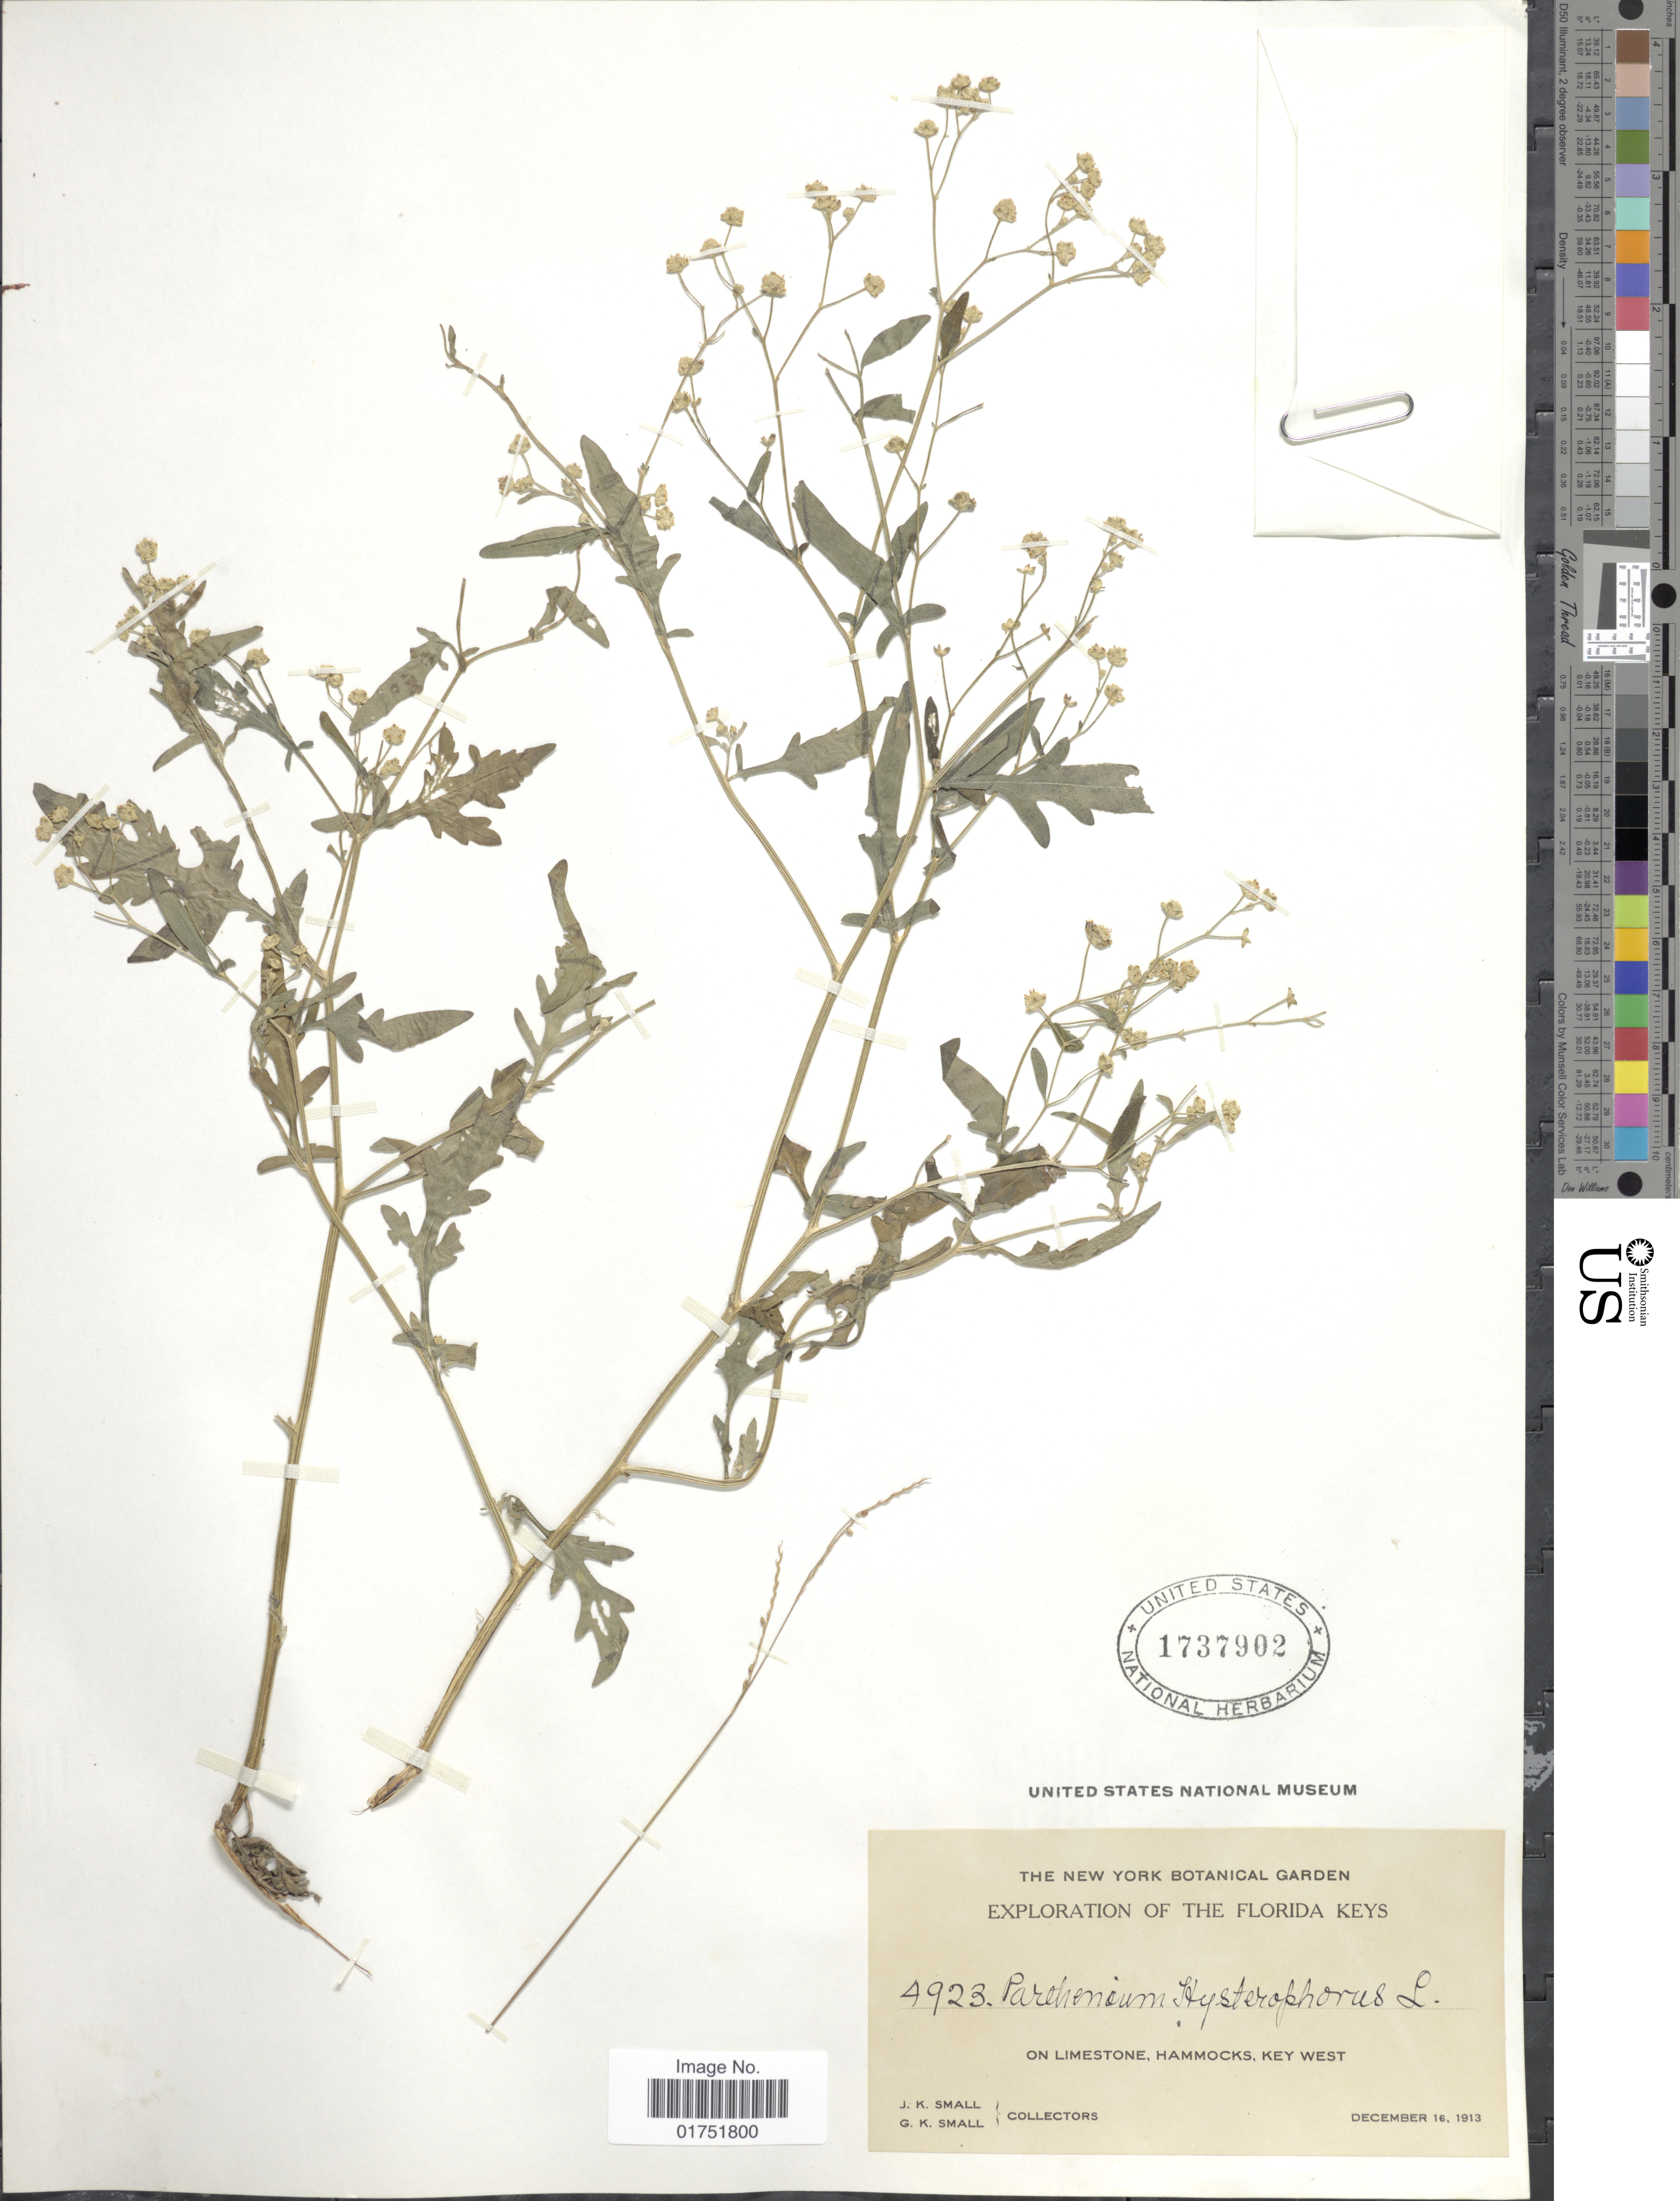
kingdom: Plantae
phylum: Tracheophyta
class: Magnoliopsida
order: Asterales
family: Asteraceae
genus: Parthenium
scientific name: Parthenium hysterophorus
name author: L.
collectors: J. K. Small & G. K. Small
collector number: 4923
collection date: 1913-12-16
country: United States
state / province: Florida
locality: Florida Keys, Hammocks, Key West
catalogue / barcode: US 1737902